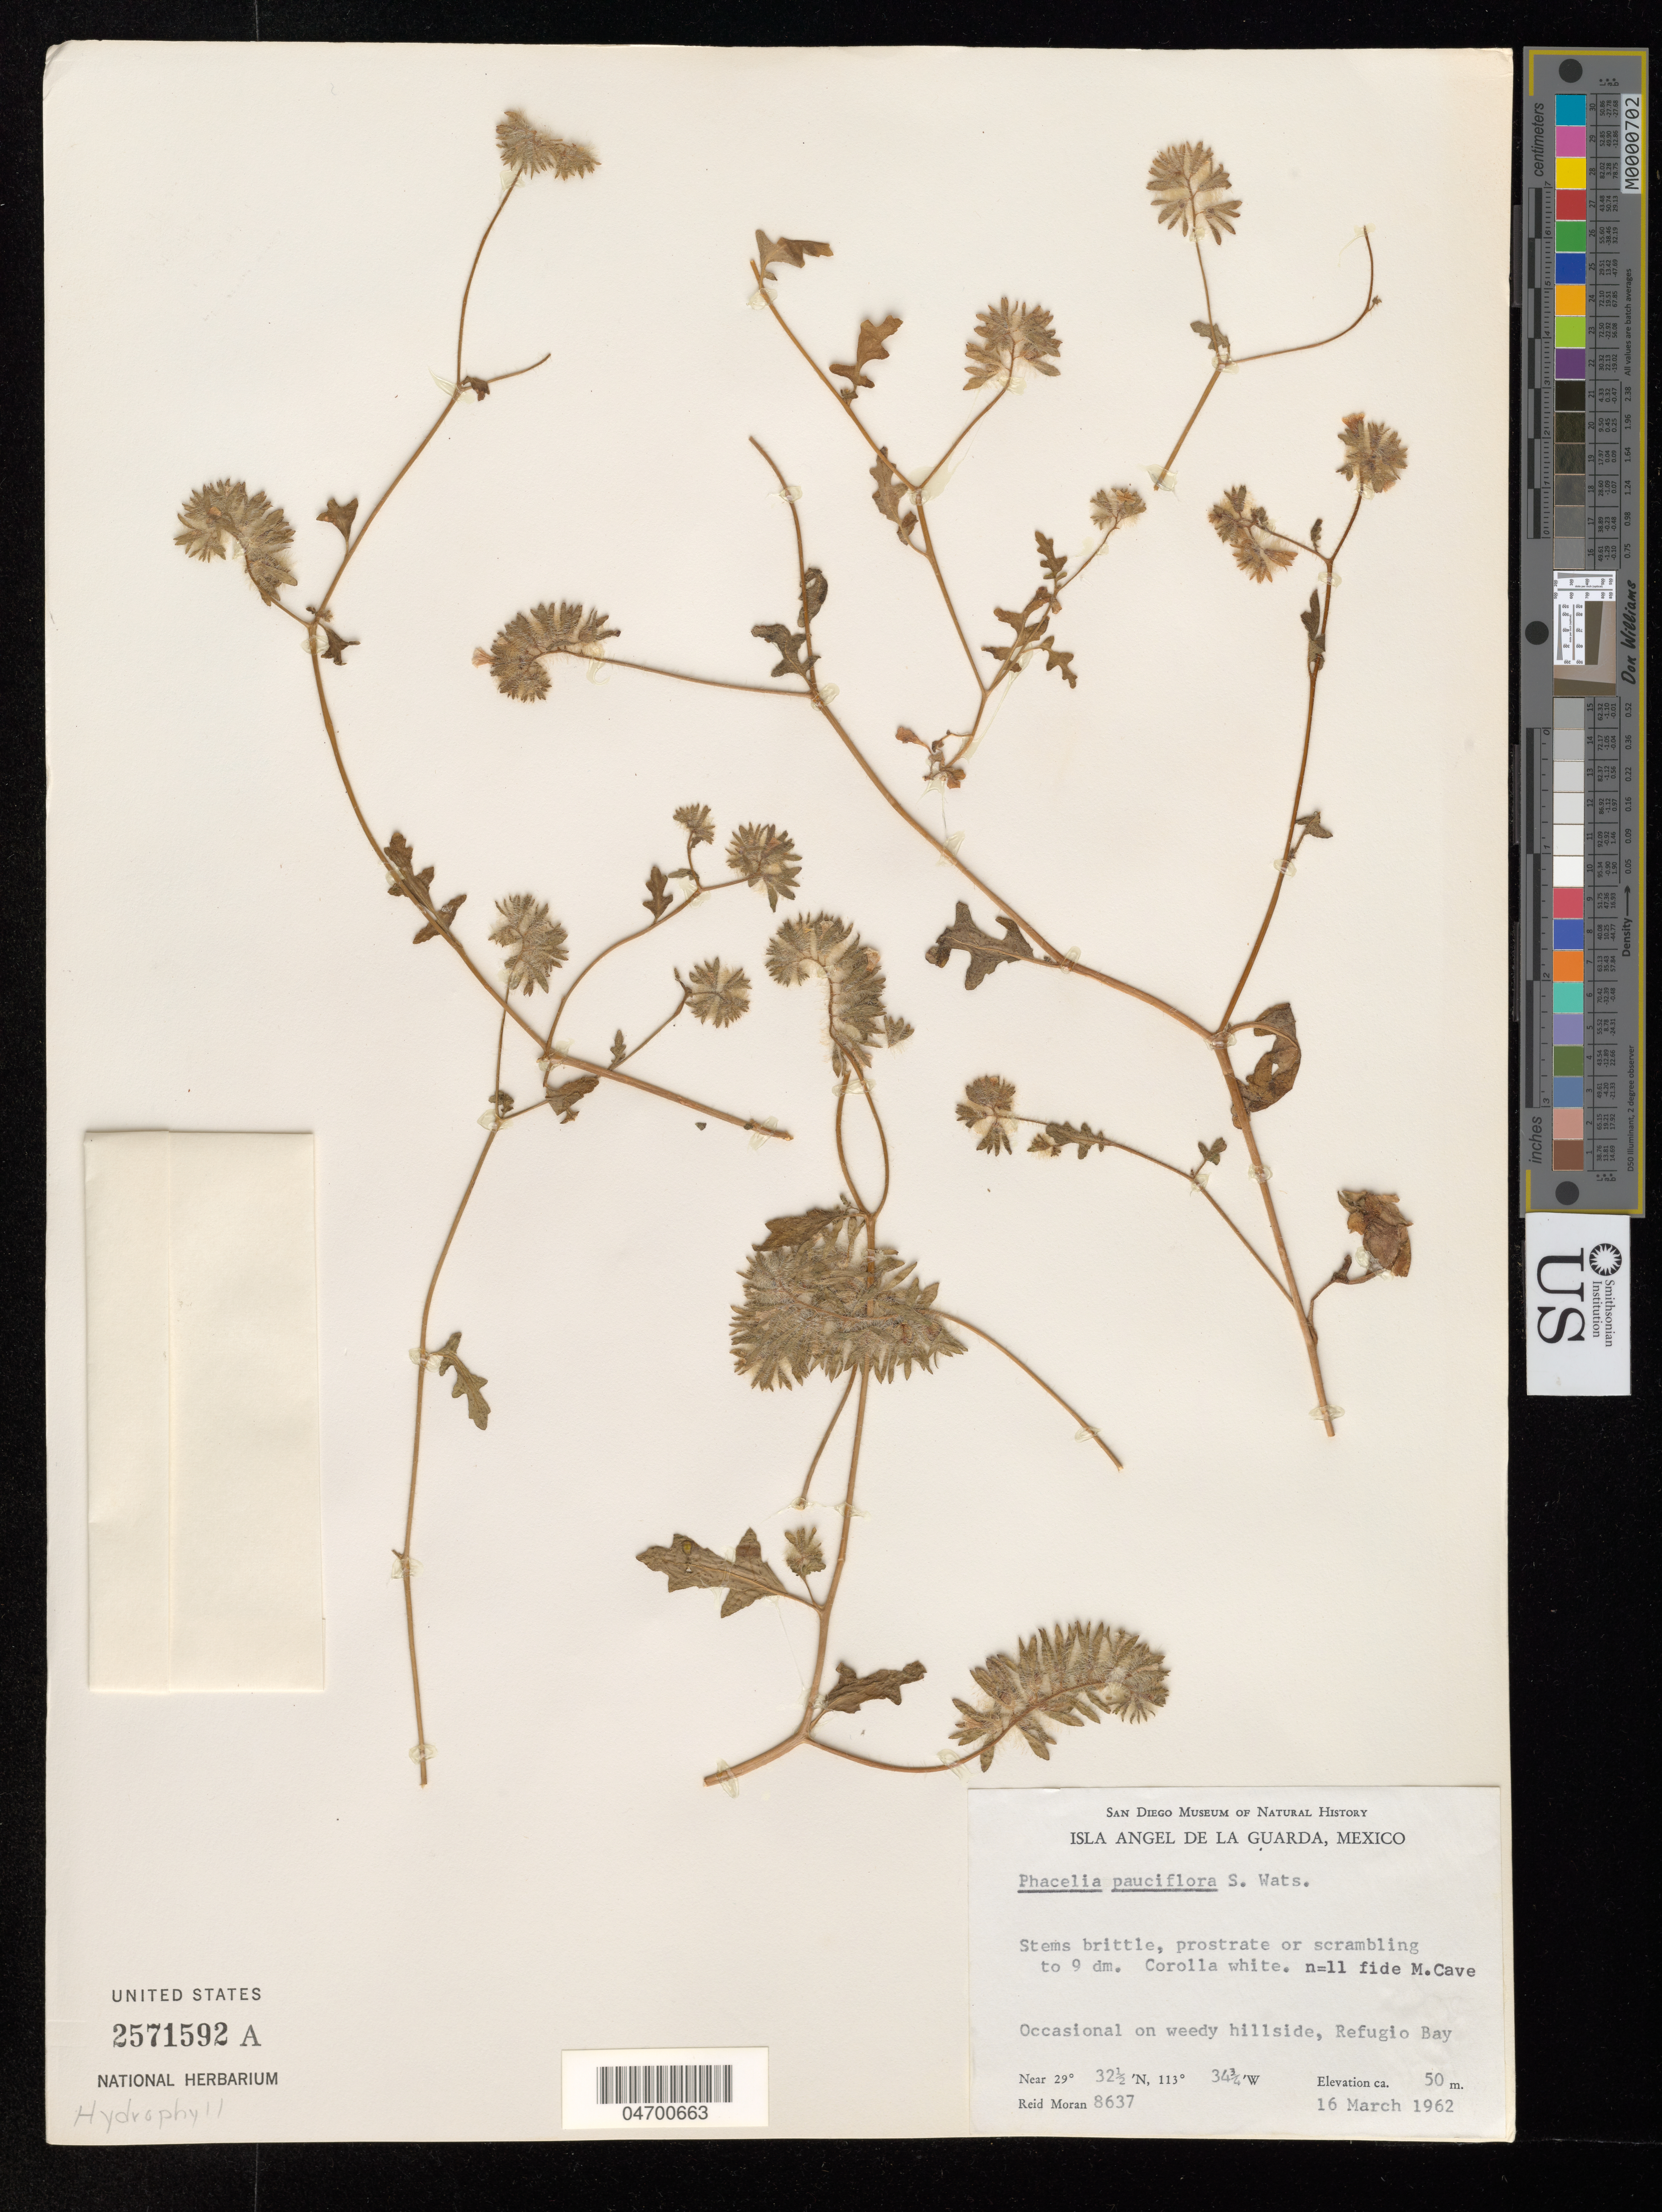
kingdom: Plantae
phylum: Tracheophyta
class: Magnoliopsida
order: Boraginales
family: Hydrophyllaceae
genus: Phacelia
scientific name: Phacelia pauciflora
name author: S. Watson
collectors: R. V. Moran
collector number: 8637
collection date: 1962-03-16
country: Mexico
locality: Isla Angel de La Guarda. On weedy hillside, Refugio Bay.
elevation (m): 50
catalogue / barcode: US 2571592